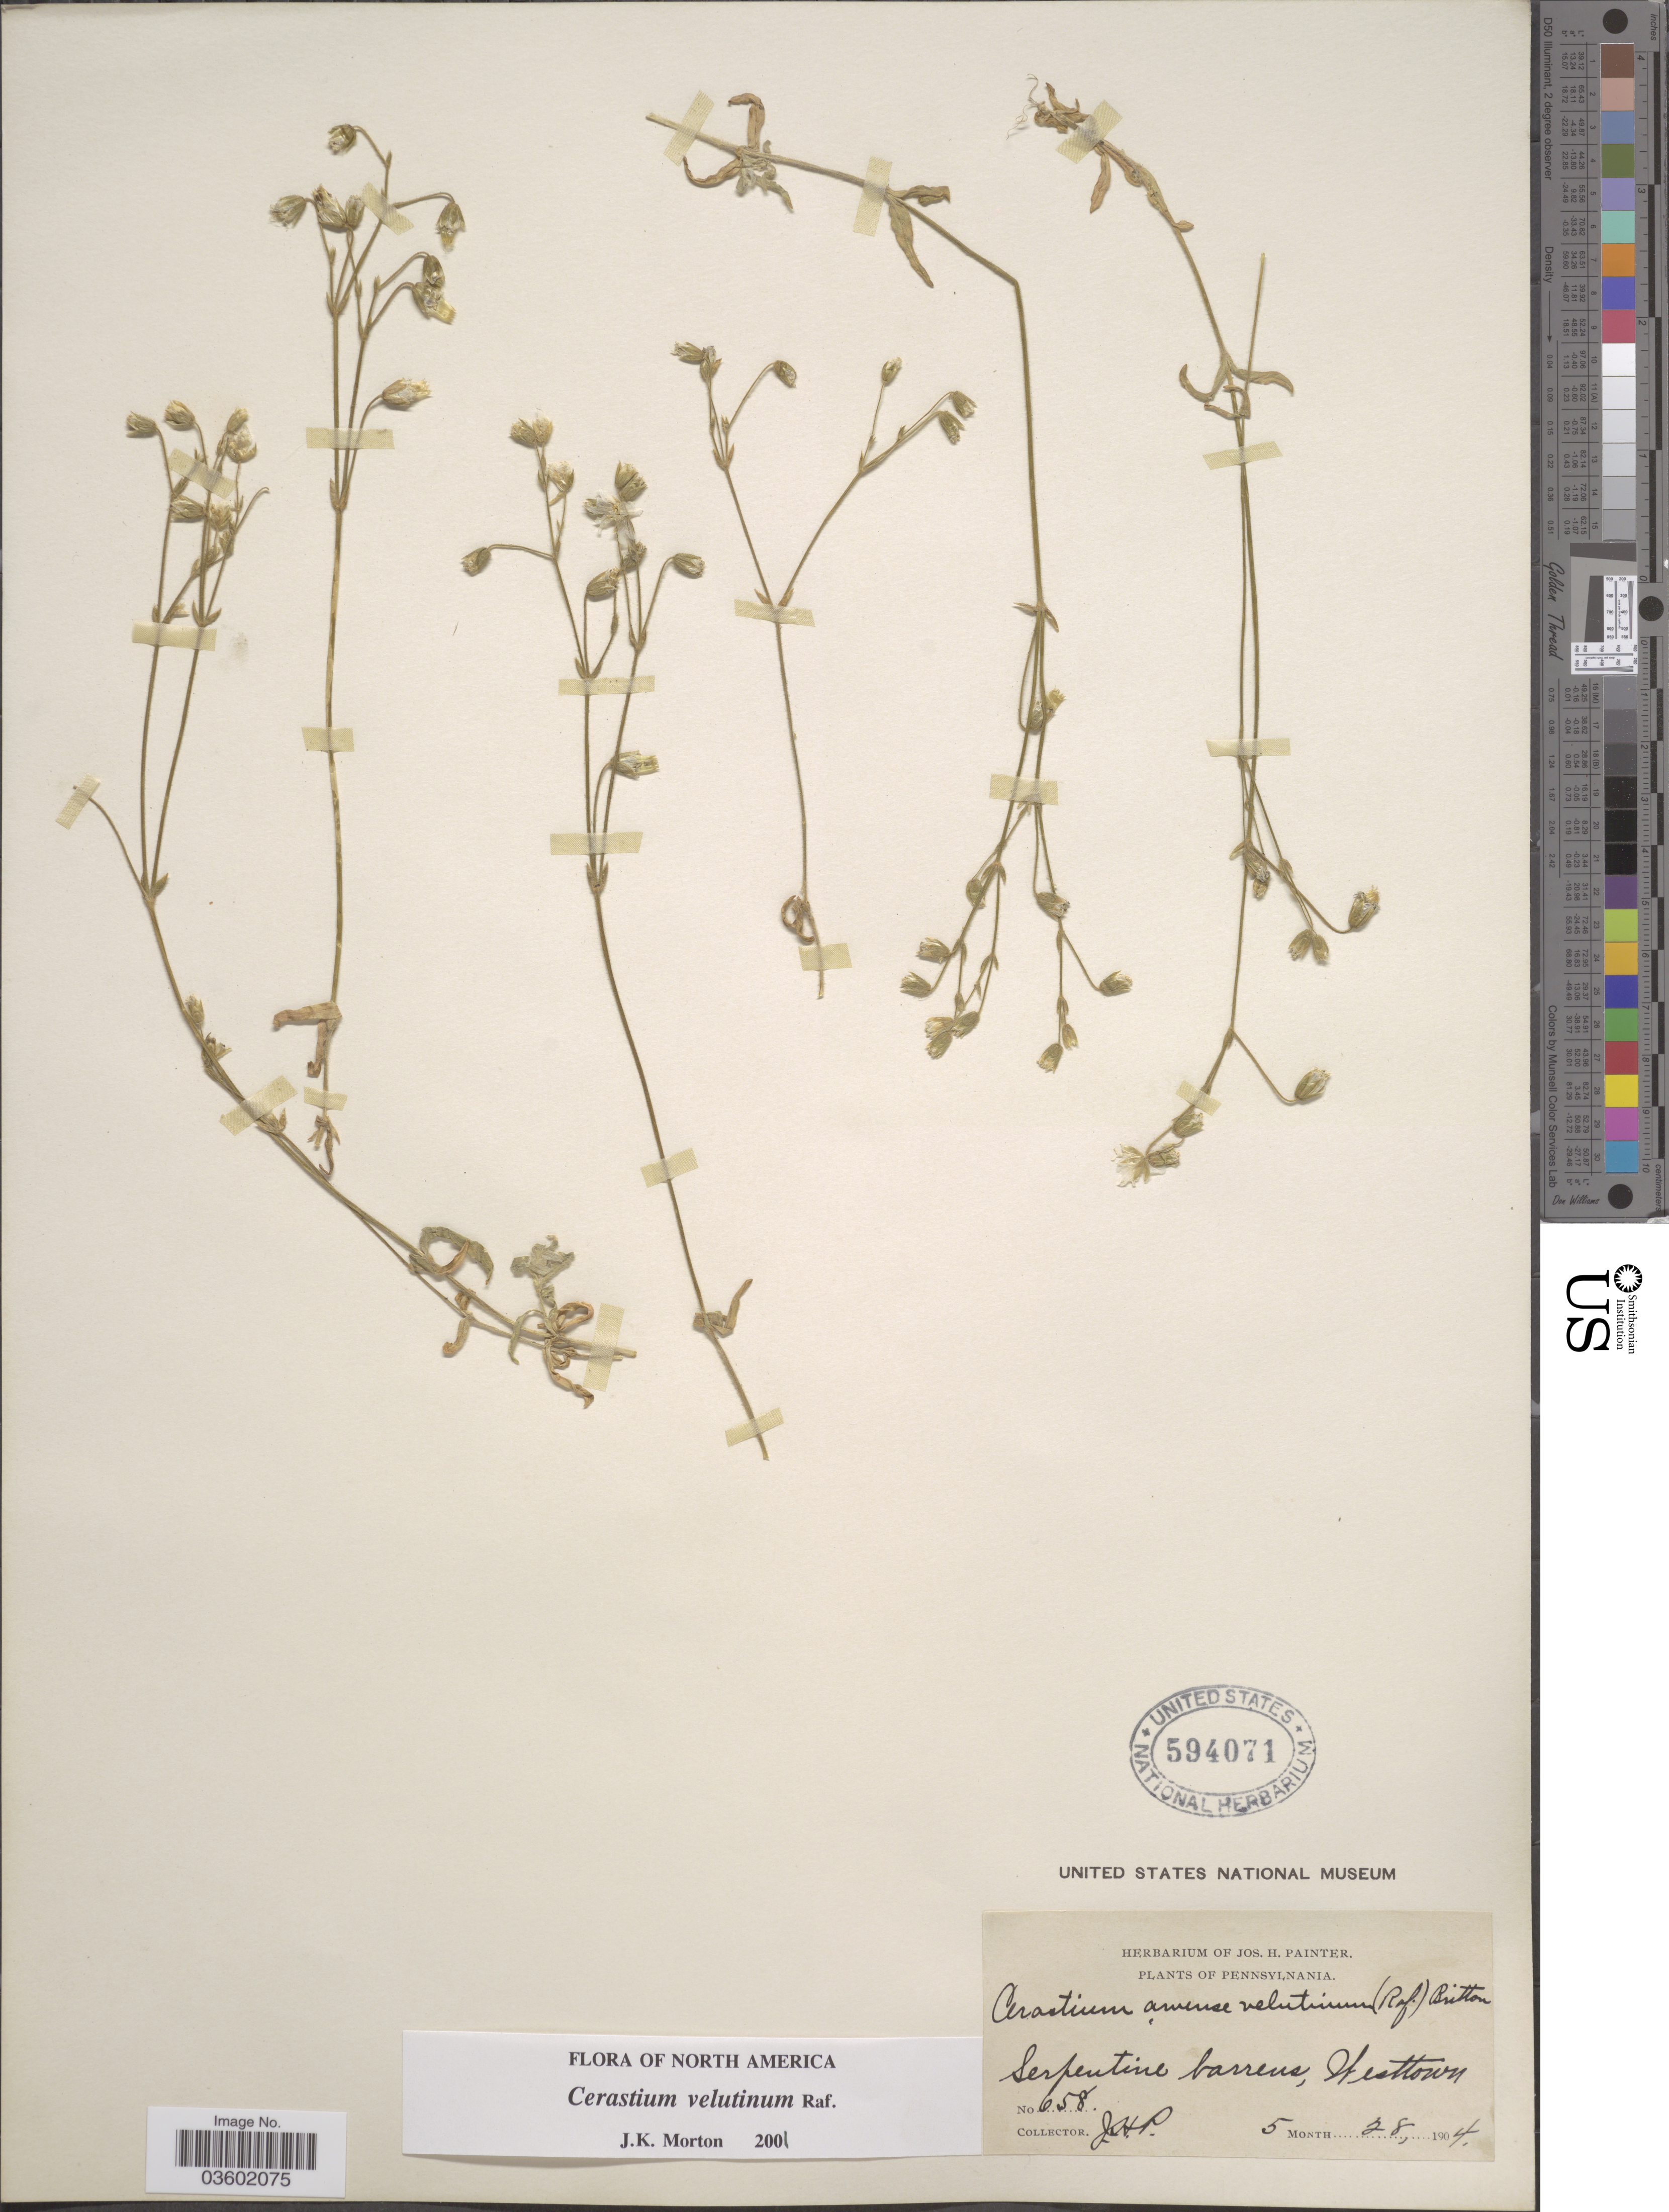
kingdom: Plantae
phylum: Tracheophyta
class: Magnoliopsida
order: Caryophyllales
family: Caryophyllaceae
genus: Cerastium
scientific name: Cerastium velutinum var. velutinum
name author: Raf.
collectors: J. H. Painter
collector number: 658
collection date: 1904-05-28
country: United States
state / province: Pennsylvania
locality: Westtown.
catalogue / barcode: US 594071